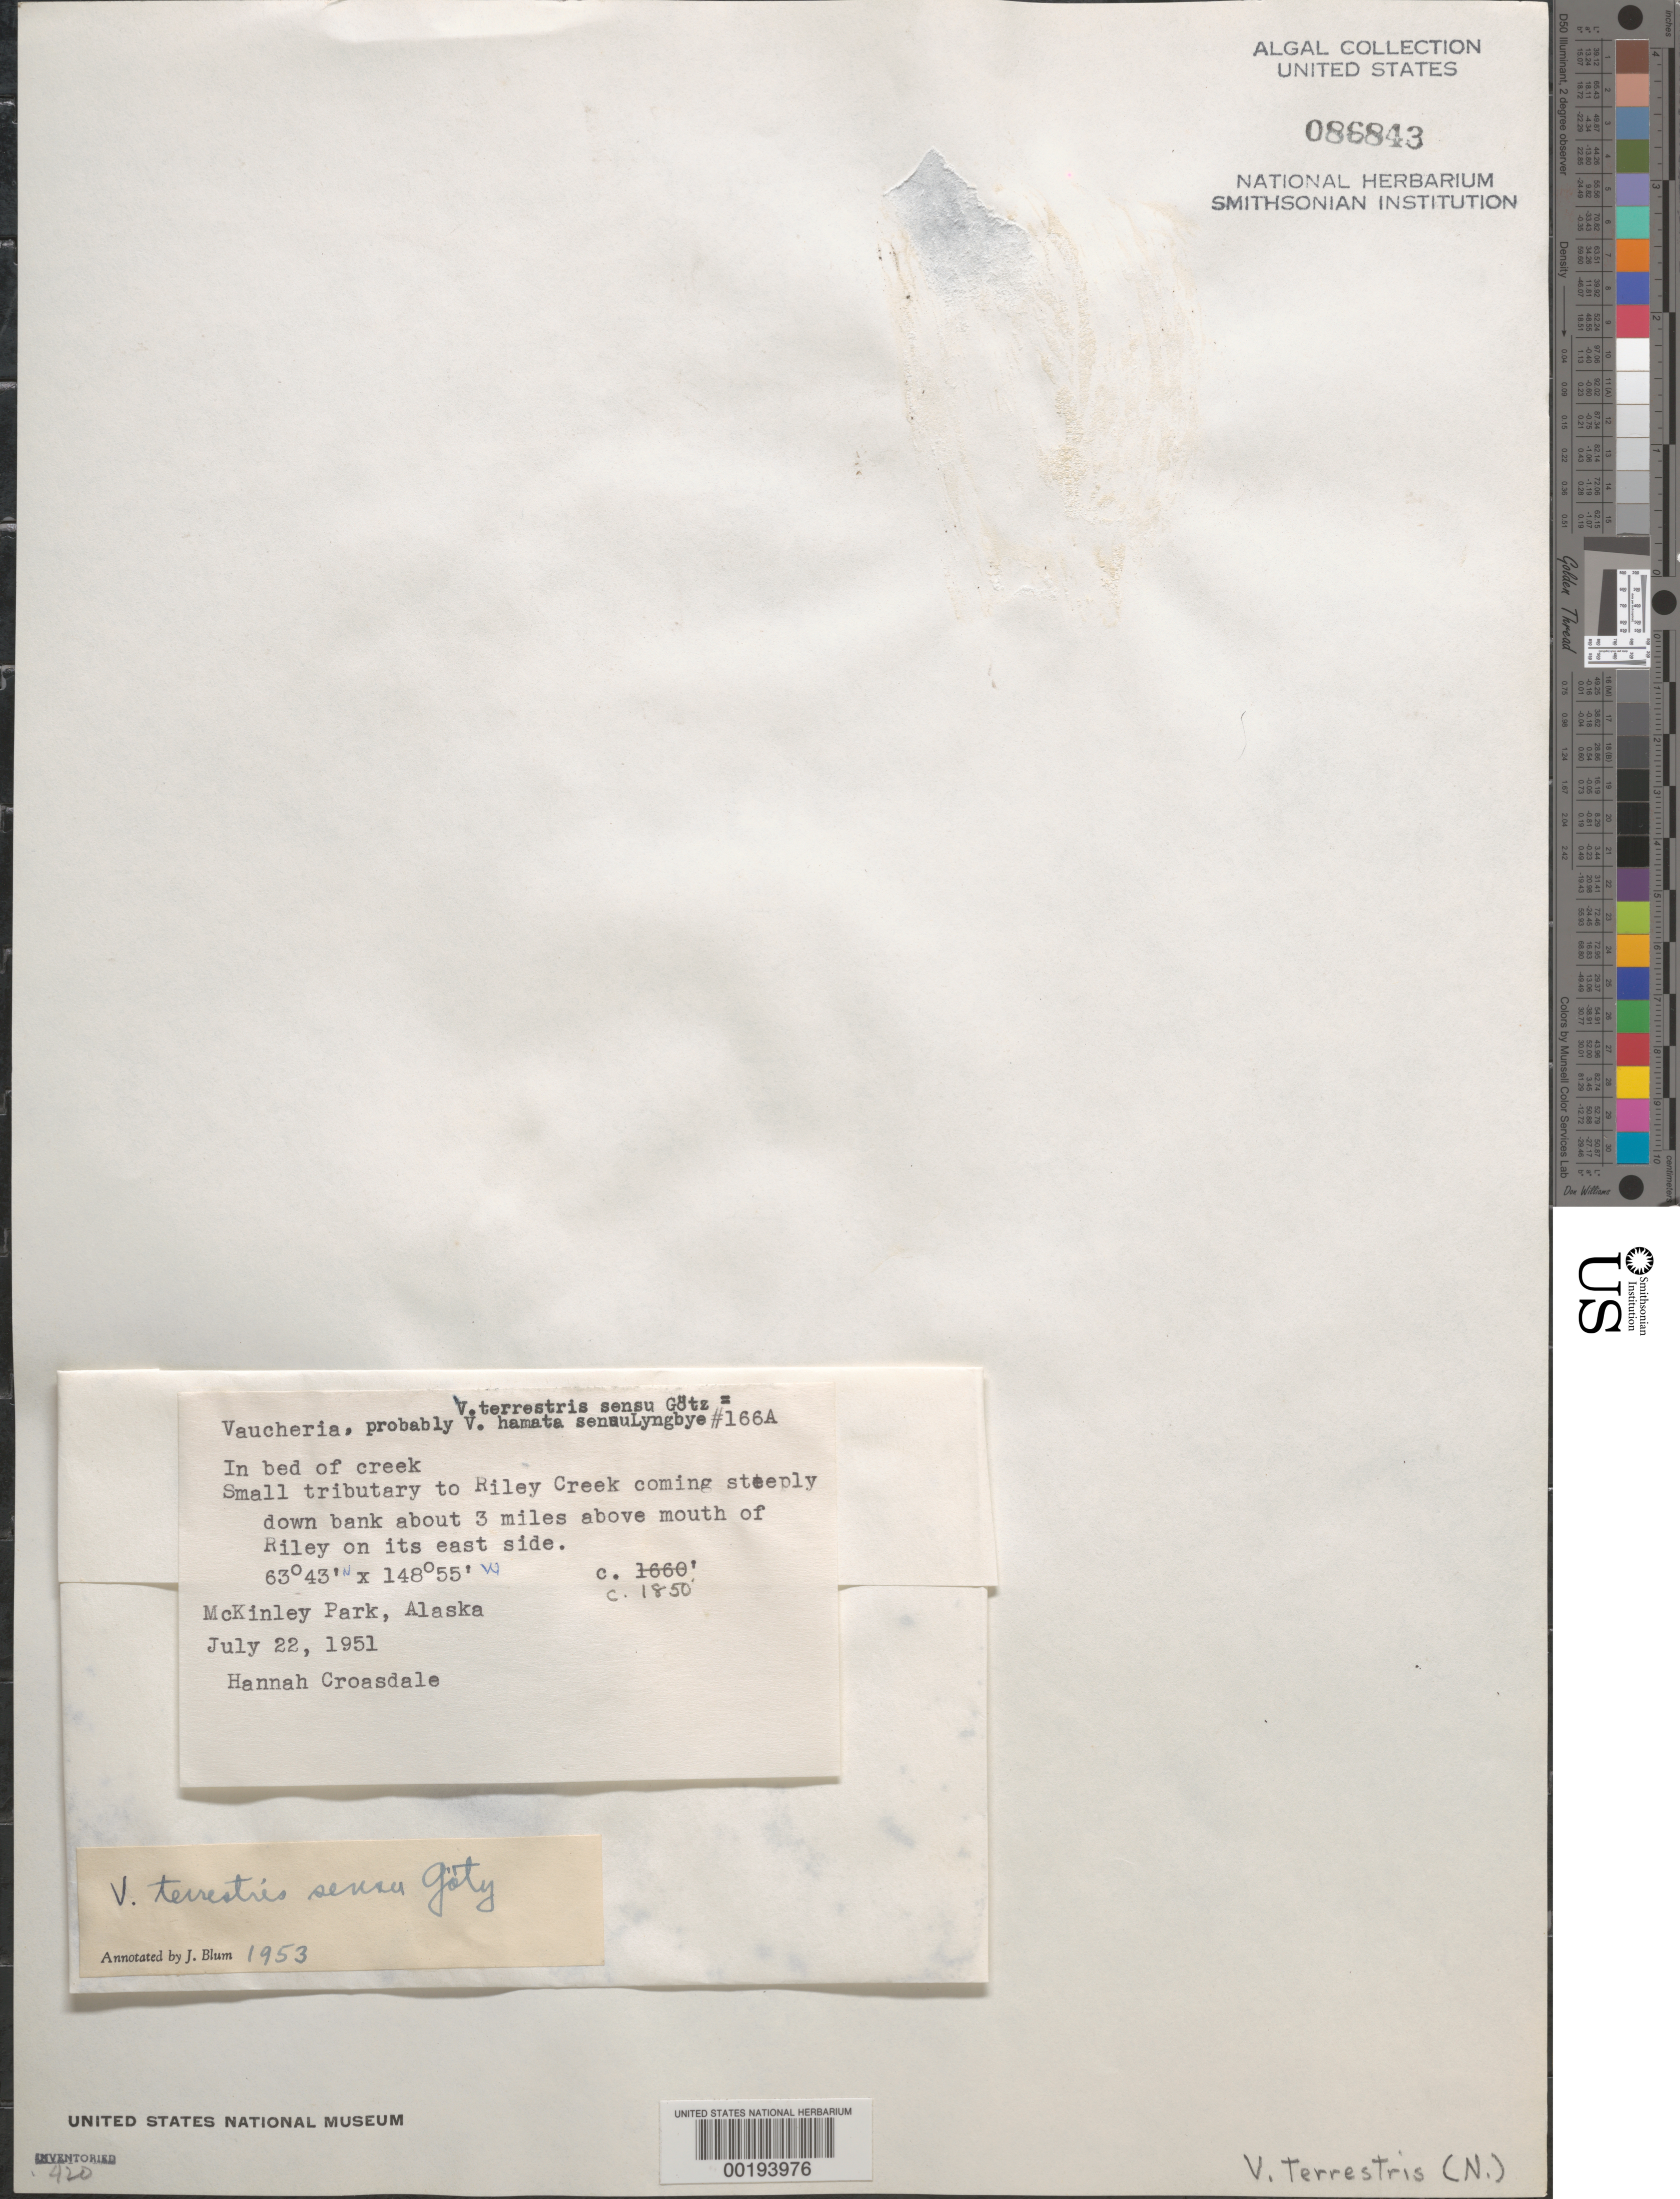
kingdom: Chromista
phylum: Ochrophyta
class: Xanthophyceae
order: Vaucheriales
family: Vaucheriaceae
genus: Vaucheria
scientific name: Vaucheria terrestris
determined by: Blum, J. L.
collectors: H. T. Croasdale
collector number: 166a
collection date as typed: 22 Jul 1951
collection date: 1951-07-22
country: United States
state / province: Alaska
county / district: Yukon-Koyukuk Division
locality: Riley Ccreek tributary, ca. 3 miles above Riley mouth, McKinley Park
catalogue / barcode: US 86843